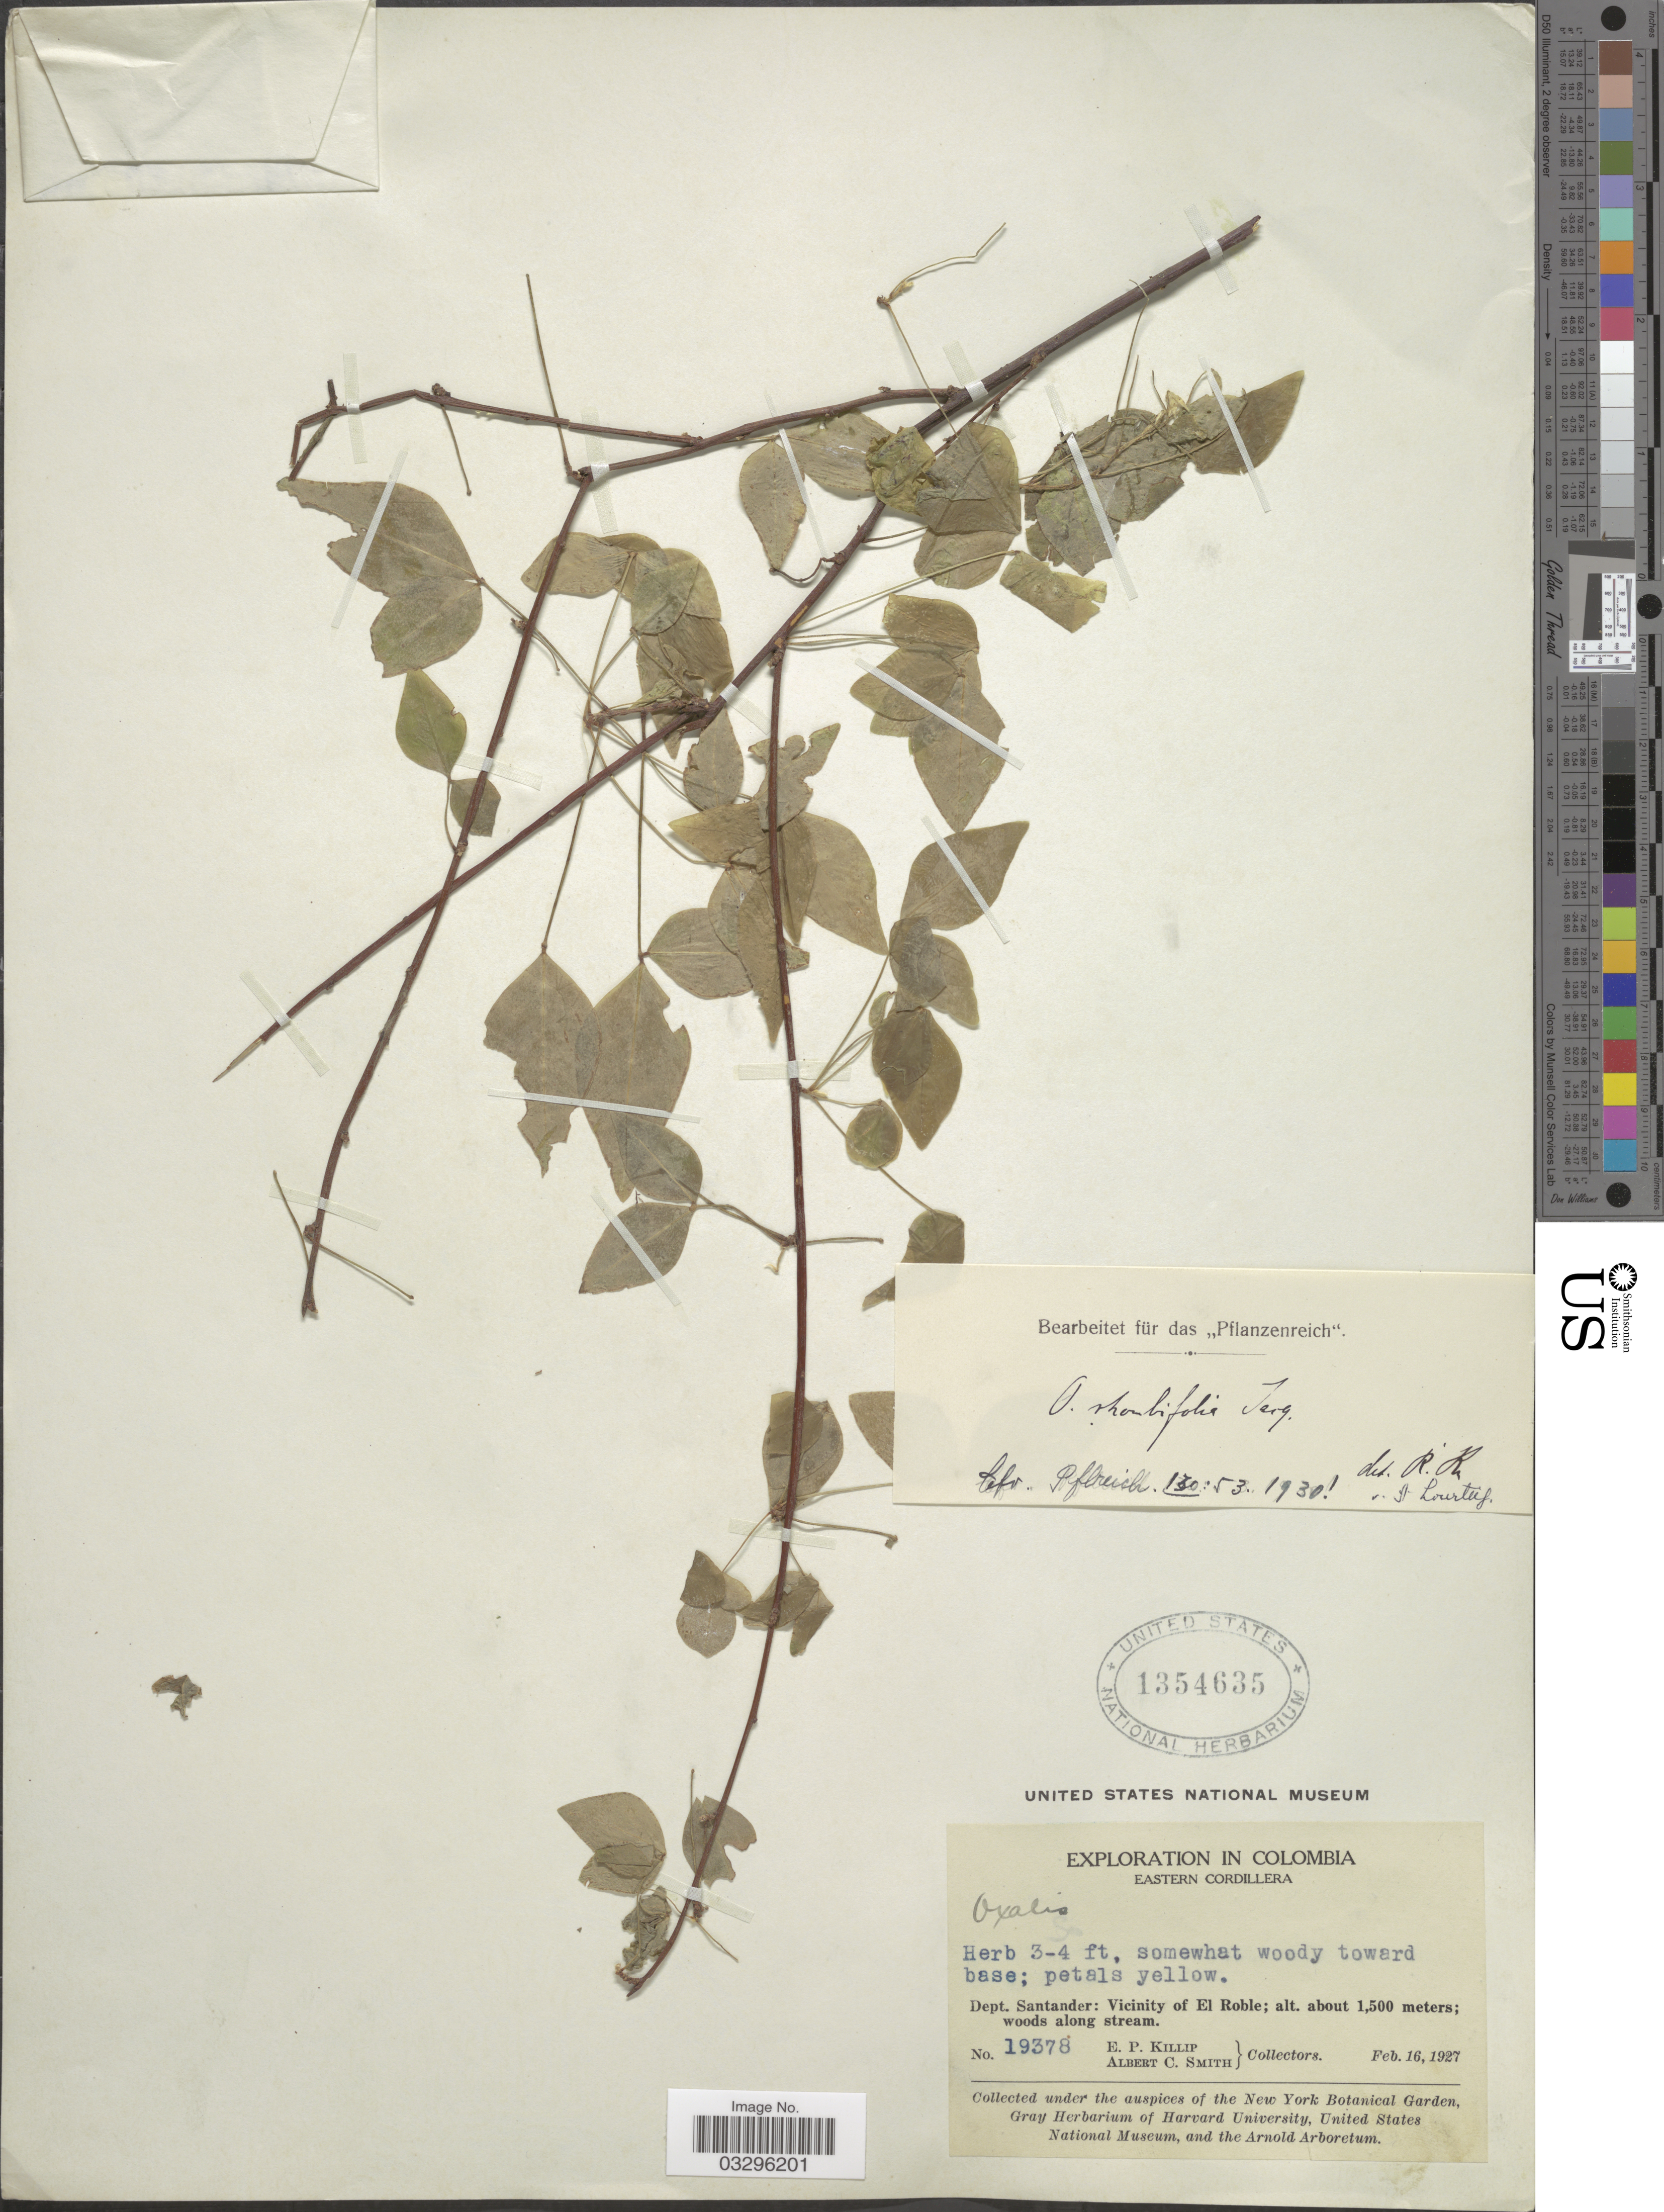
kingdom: Plantae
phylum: Tracheophyta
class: Magnoliopsida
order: Oxalidales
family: Oxalidaceae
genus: Oxalis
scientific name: Oxalis rhombifolia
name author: Jacq.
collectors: E. P. Killip & A. C. Smith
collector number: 19378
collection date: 1927-02-16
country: Colombia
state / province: Santander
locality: Eastern Cordillera. Dept. Santander: Vicinity of El Roble.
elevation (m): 1500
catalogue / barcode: US 1354635